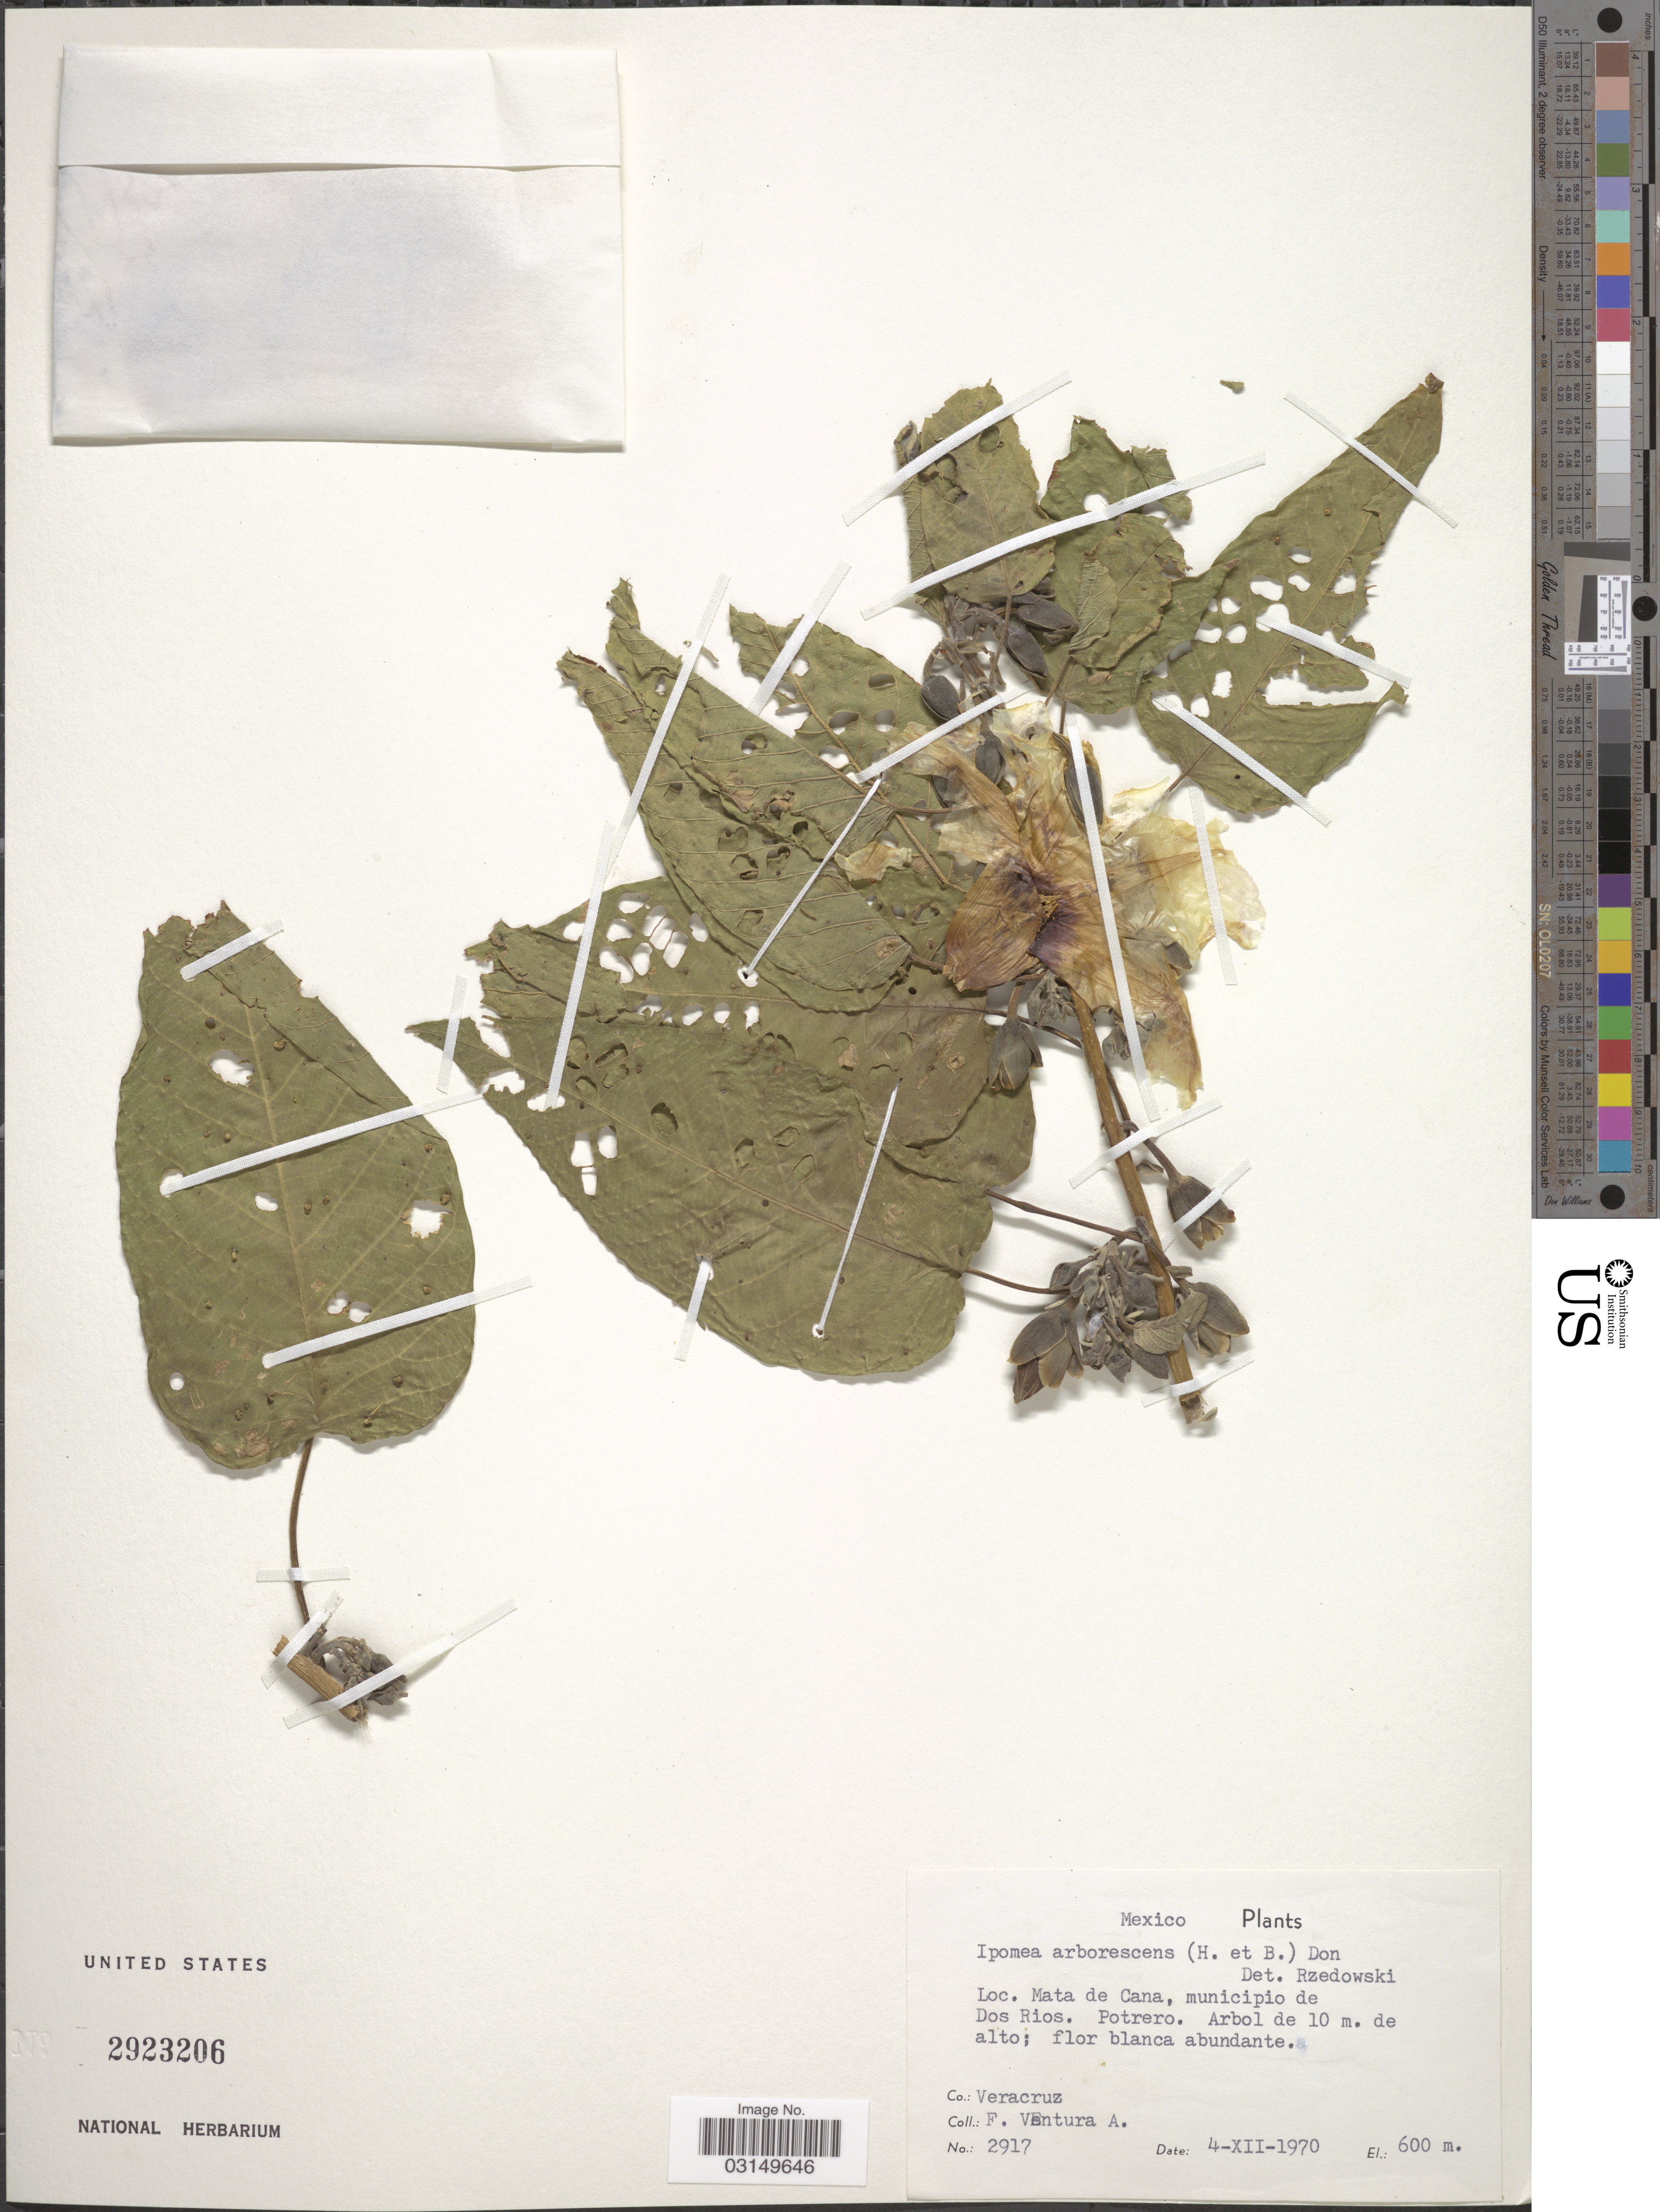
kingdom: Plantae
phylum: Tracheophyta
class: Magnoliopsida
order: Solanales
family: Convolvulaceae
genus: Ipomoea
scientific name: Ipomoea arborescens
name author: (Humb. & Bonpl. ex Willd.) G. Don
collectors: F. Ventura A.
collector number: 2917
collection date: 1970-12-04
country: Mexico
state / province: Veracruz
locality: Mata de Cana, municipio de Dos Rios. Potrero. Co.: Veracruz.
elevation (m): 600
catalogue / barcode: US 2923206